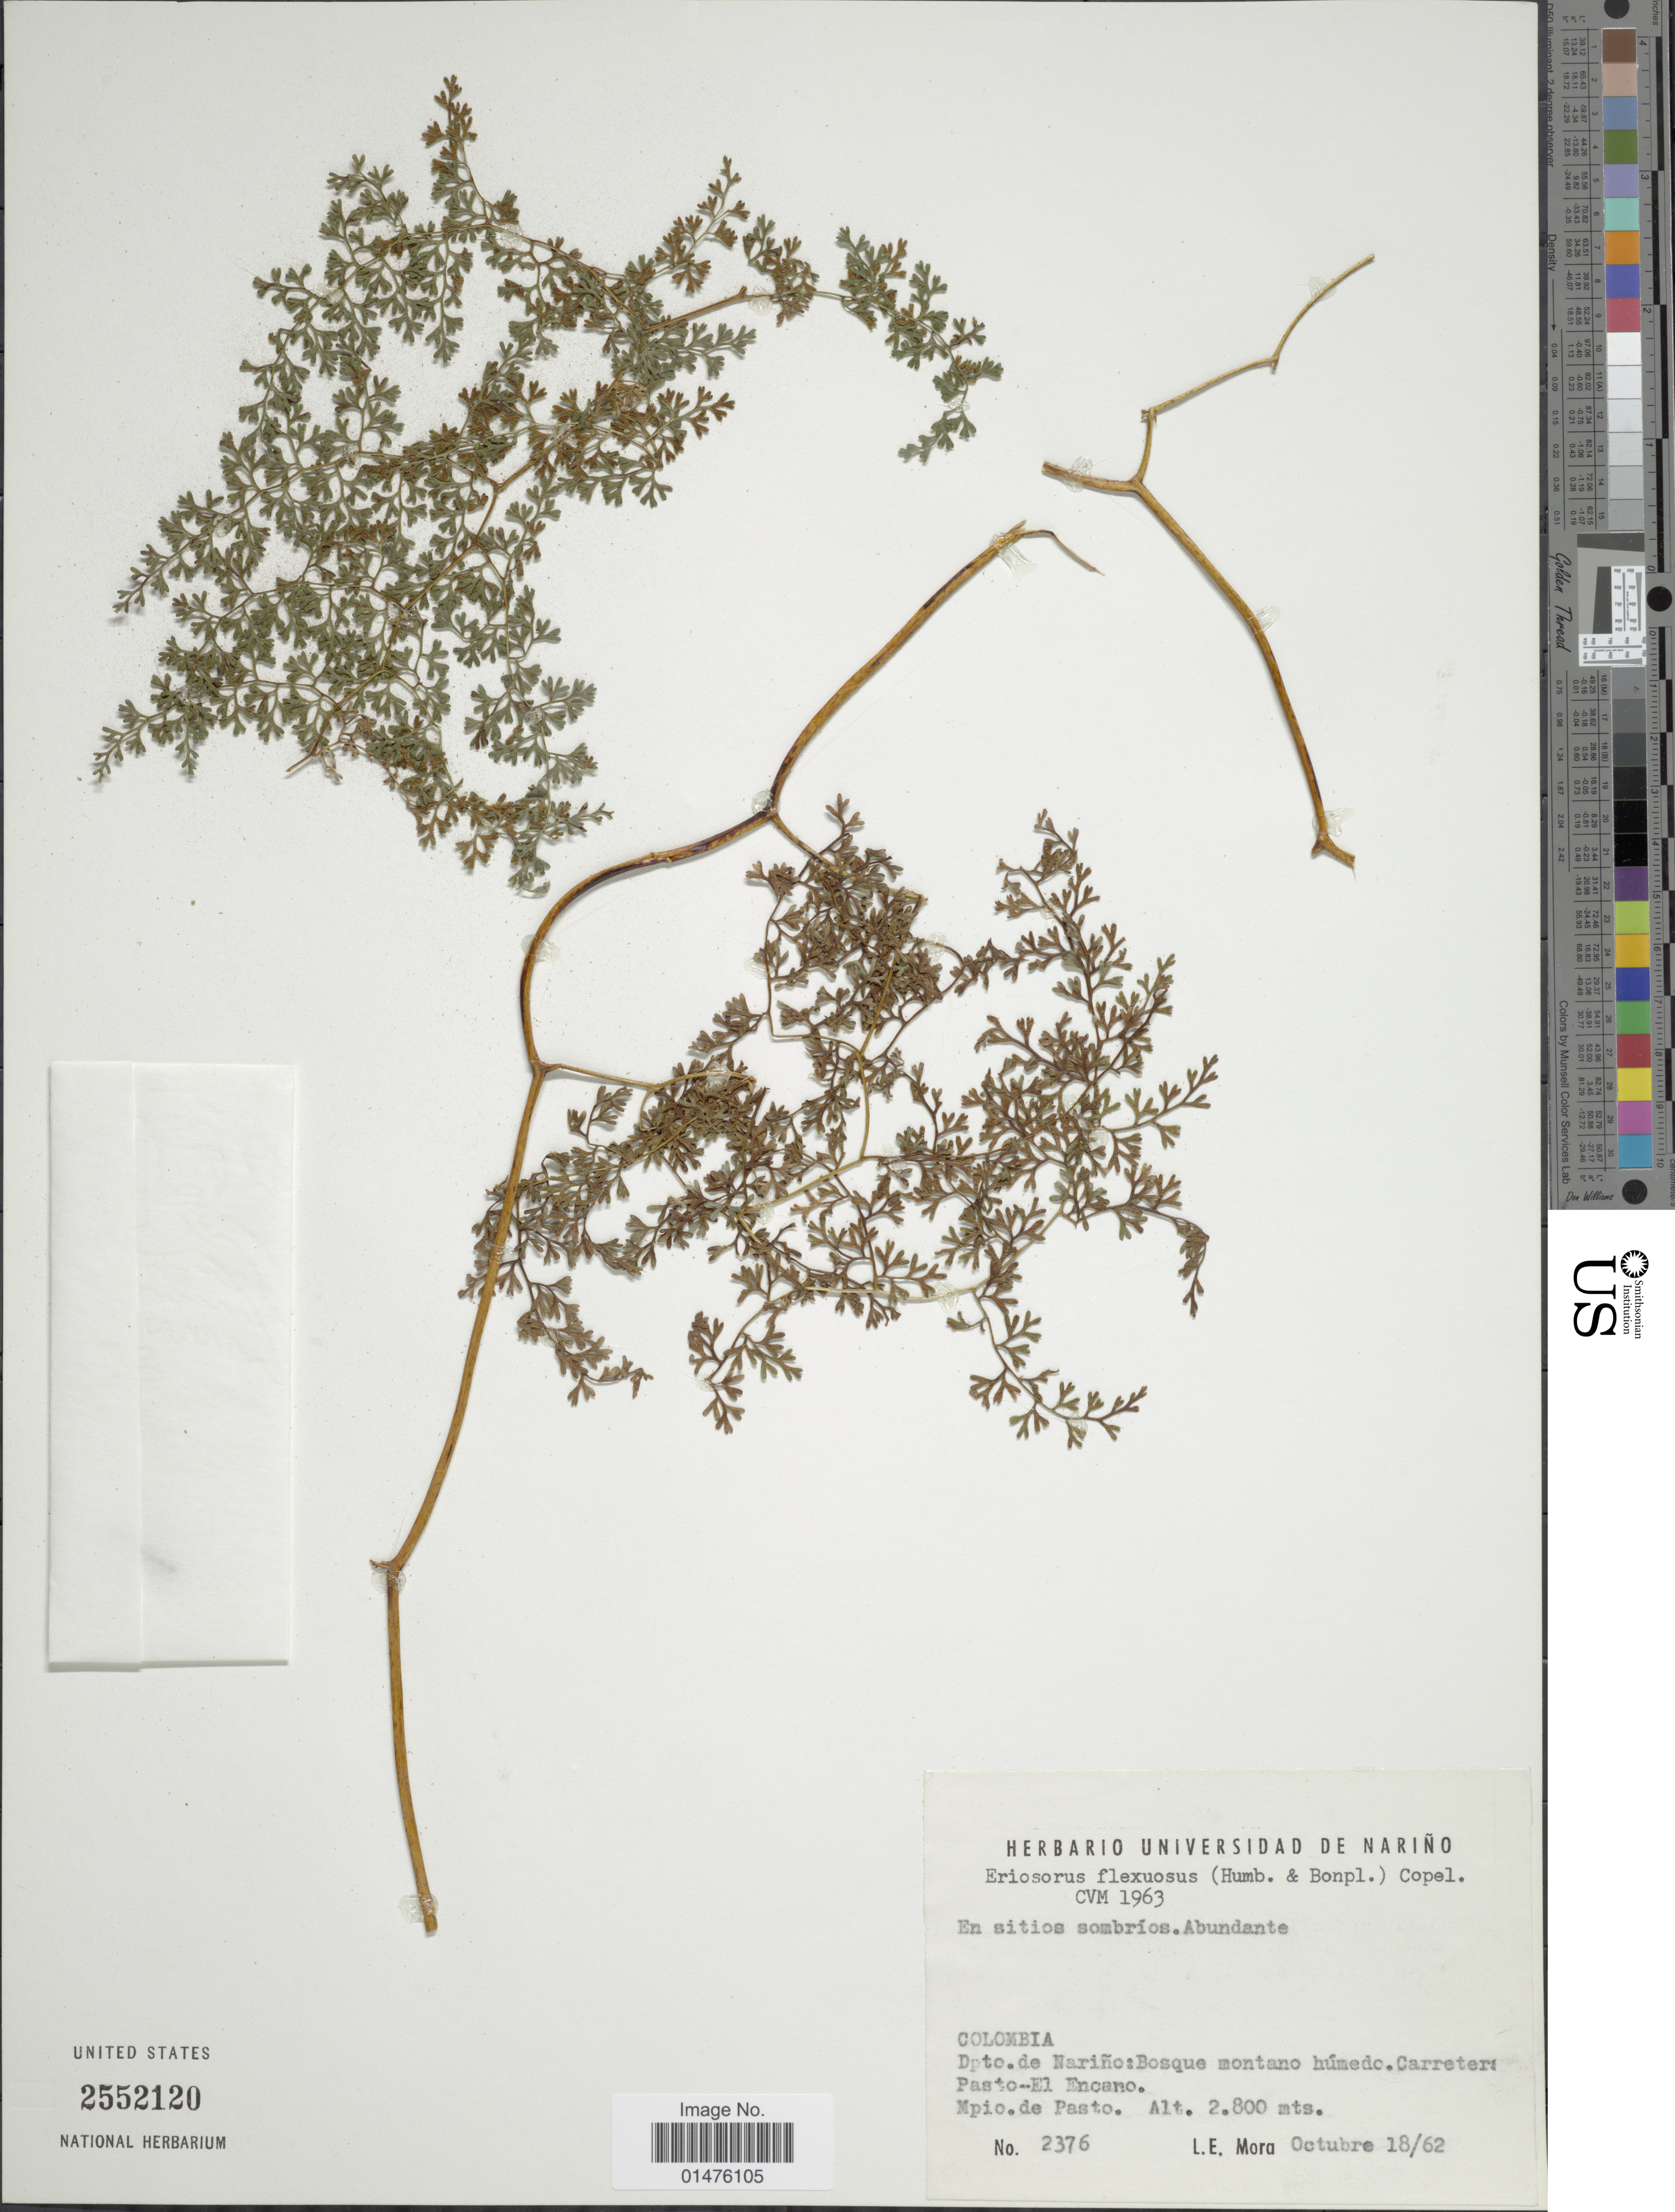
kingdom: Plantae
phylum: Tracheophyta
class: Polypodiopsida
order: Polypodiales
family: Pteridaceae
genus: Jamesonia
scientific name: Jamesonia flexuosa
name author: (Humb. & Bonpl.) Christenh.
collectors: L. Mora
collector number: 2376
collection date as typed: Transcribed d/m/y: 18/10/62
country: Colombia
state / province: Nariño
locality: Dpto de Nariño: Bosque montano húmedo. Carretera Pasto-El Encano, Mpio de Pasto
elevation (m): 2800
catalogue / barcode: US 2552120